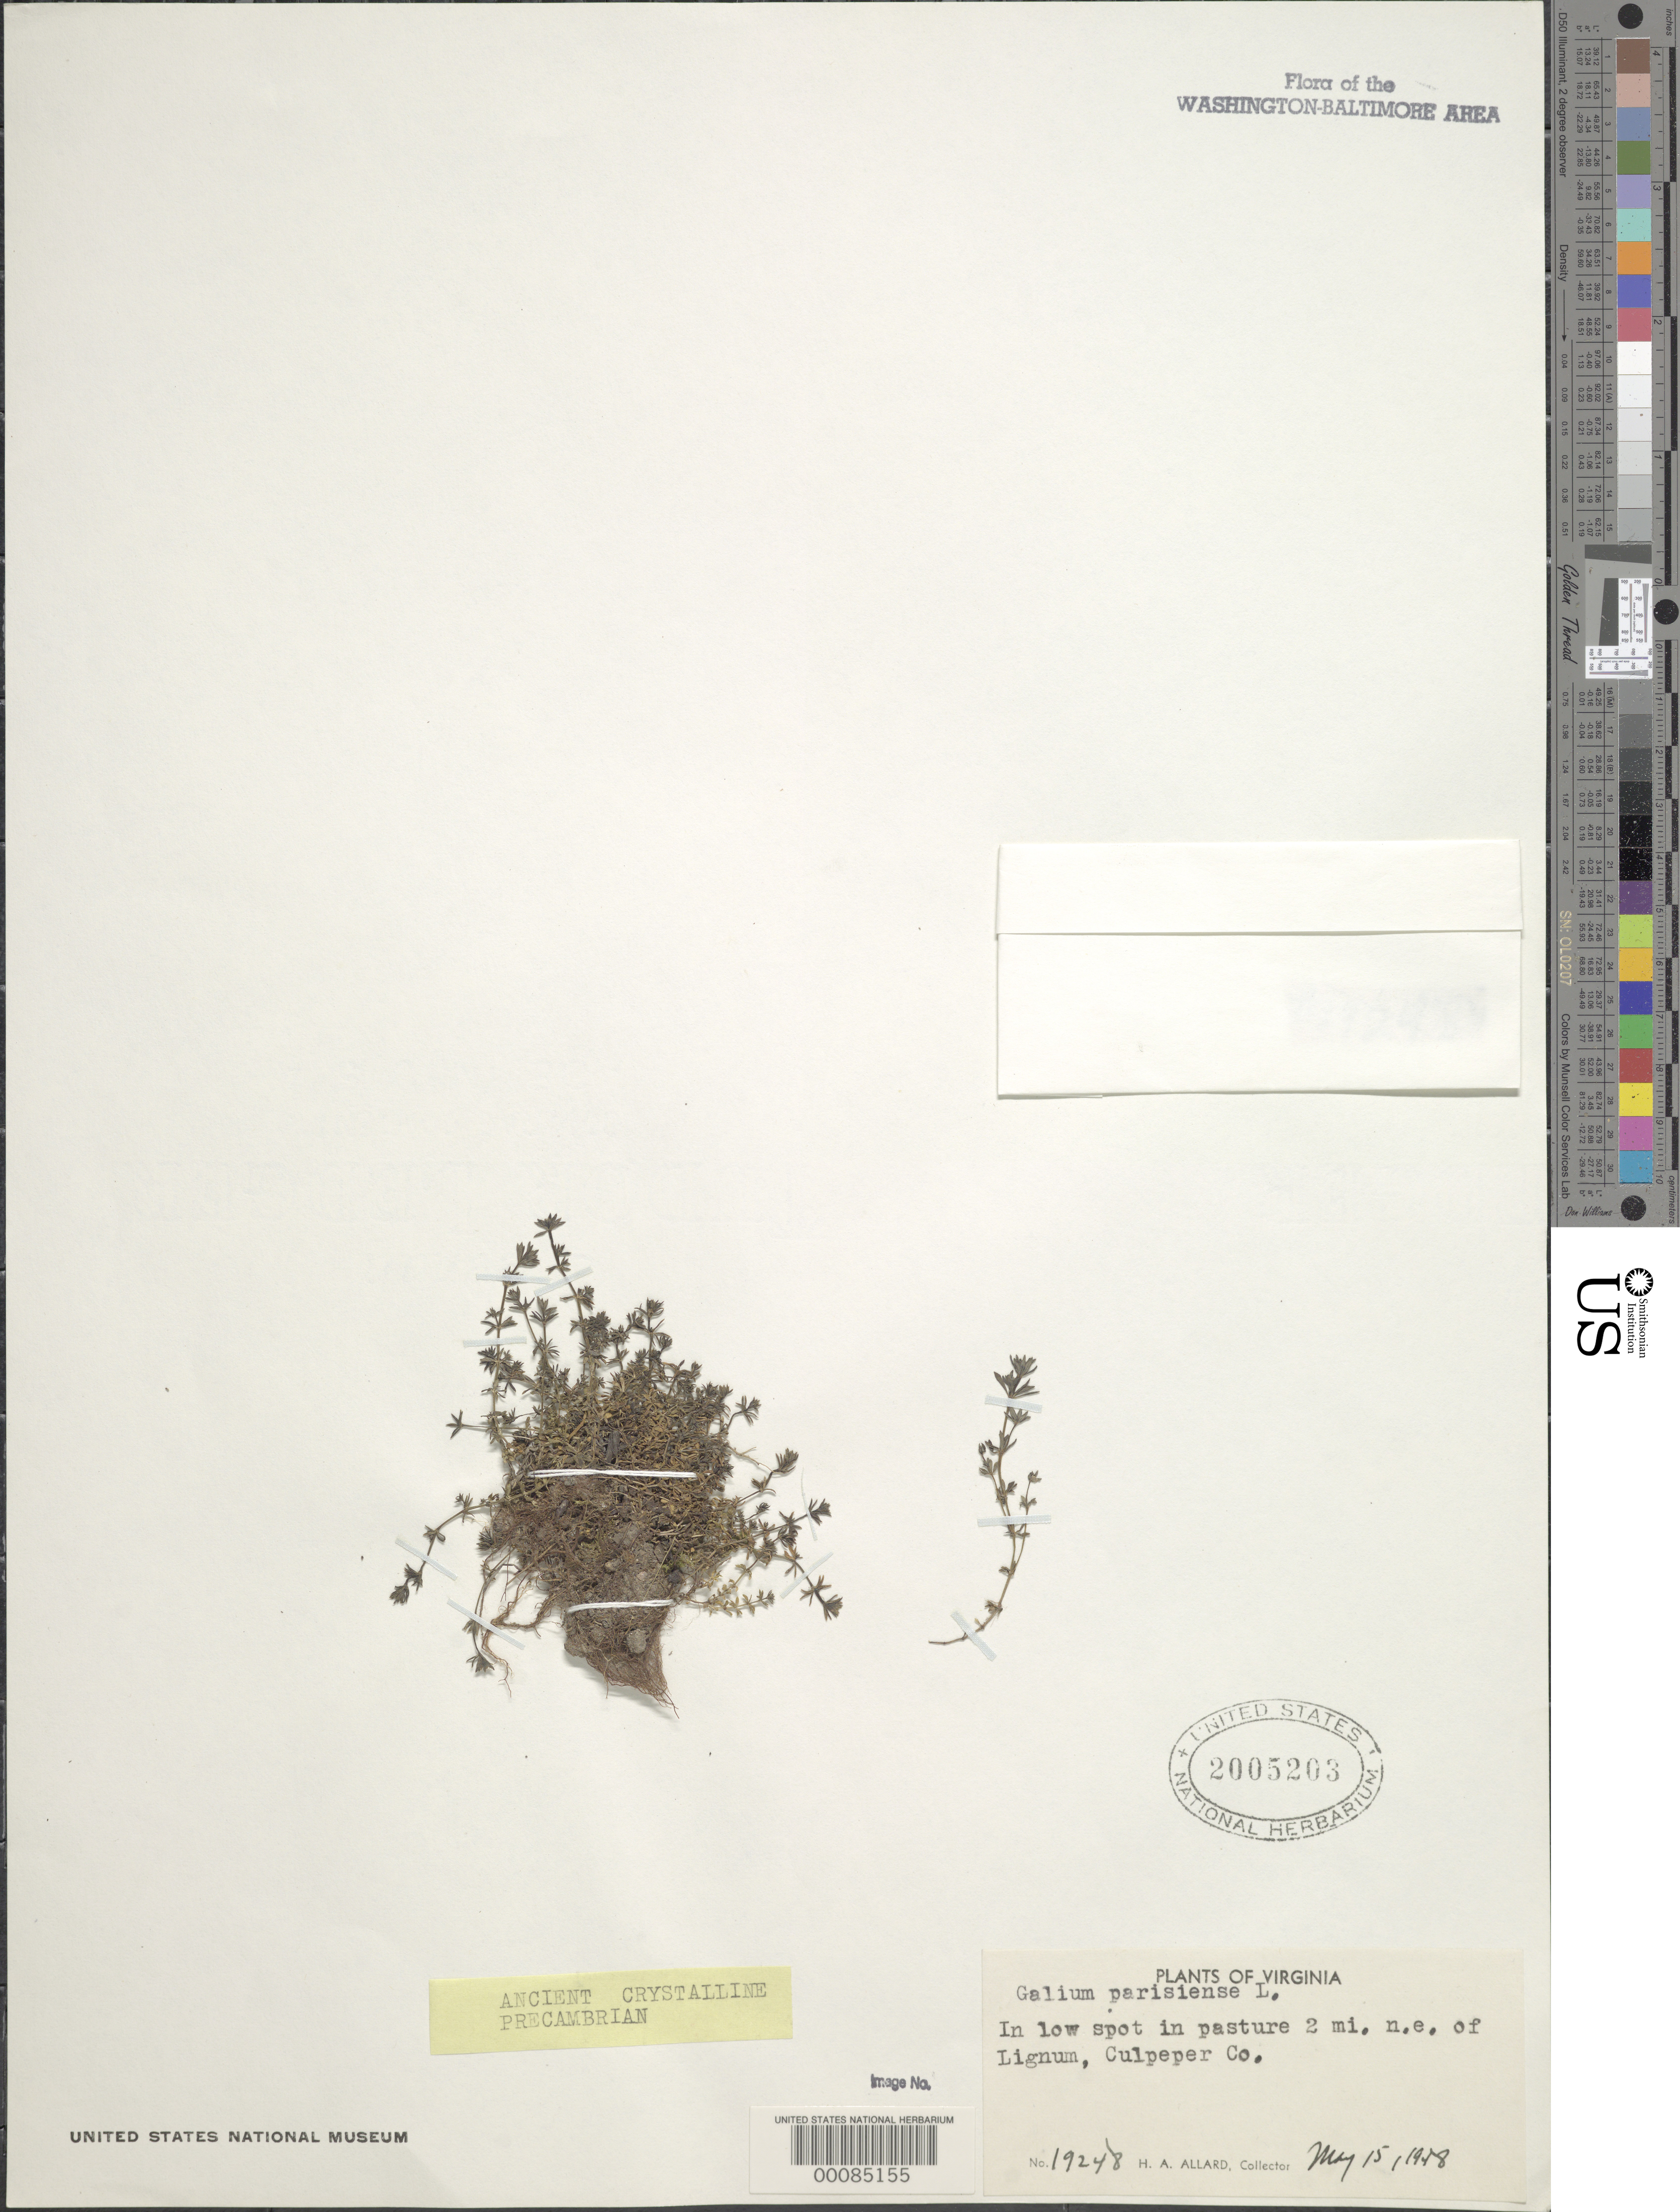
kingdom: Plantae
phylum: Tracheophyta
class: Magnoliopsida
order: Ranunculales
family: Ranunculaceae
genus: Ranunculus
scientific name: Ranunculus lapponicus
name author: L.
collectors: H. A. Allard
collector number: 19248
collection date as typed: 15 May 1948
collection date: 1948-05-15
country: United States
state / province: Virginia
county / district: Culpeper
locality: Near Lignum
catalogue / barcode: US 2005203